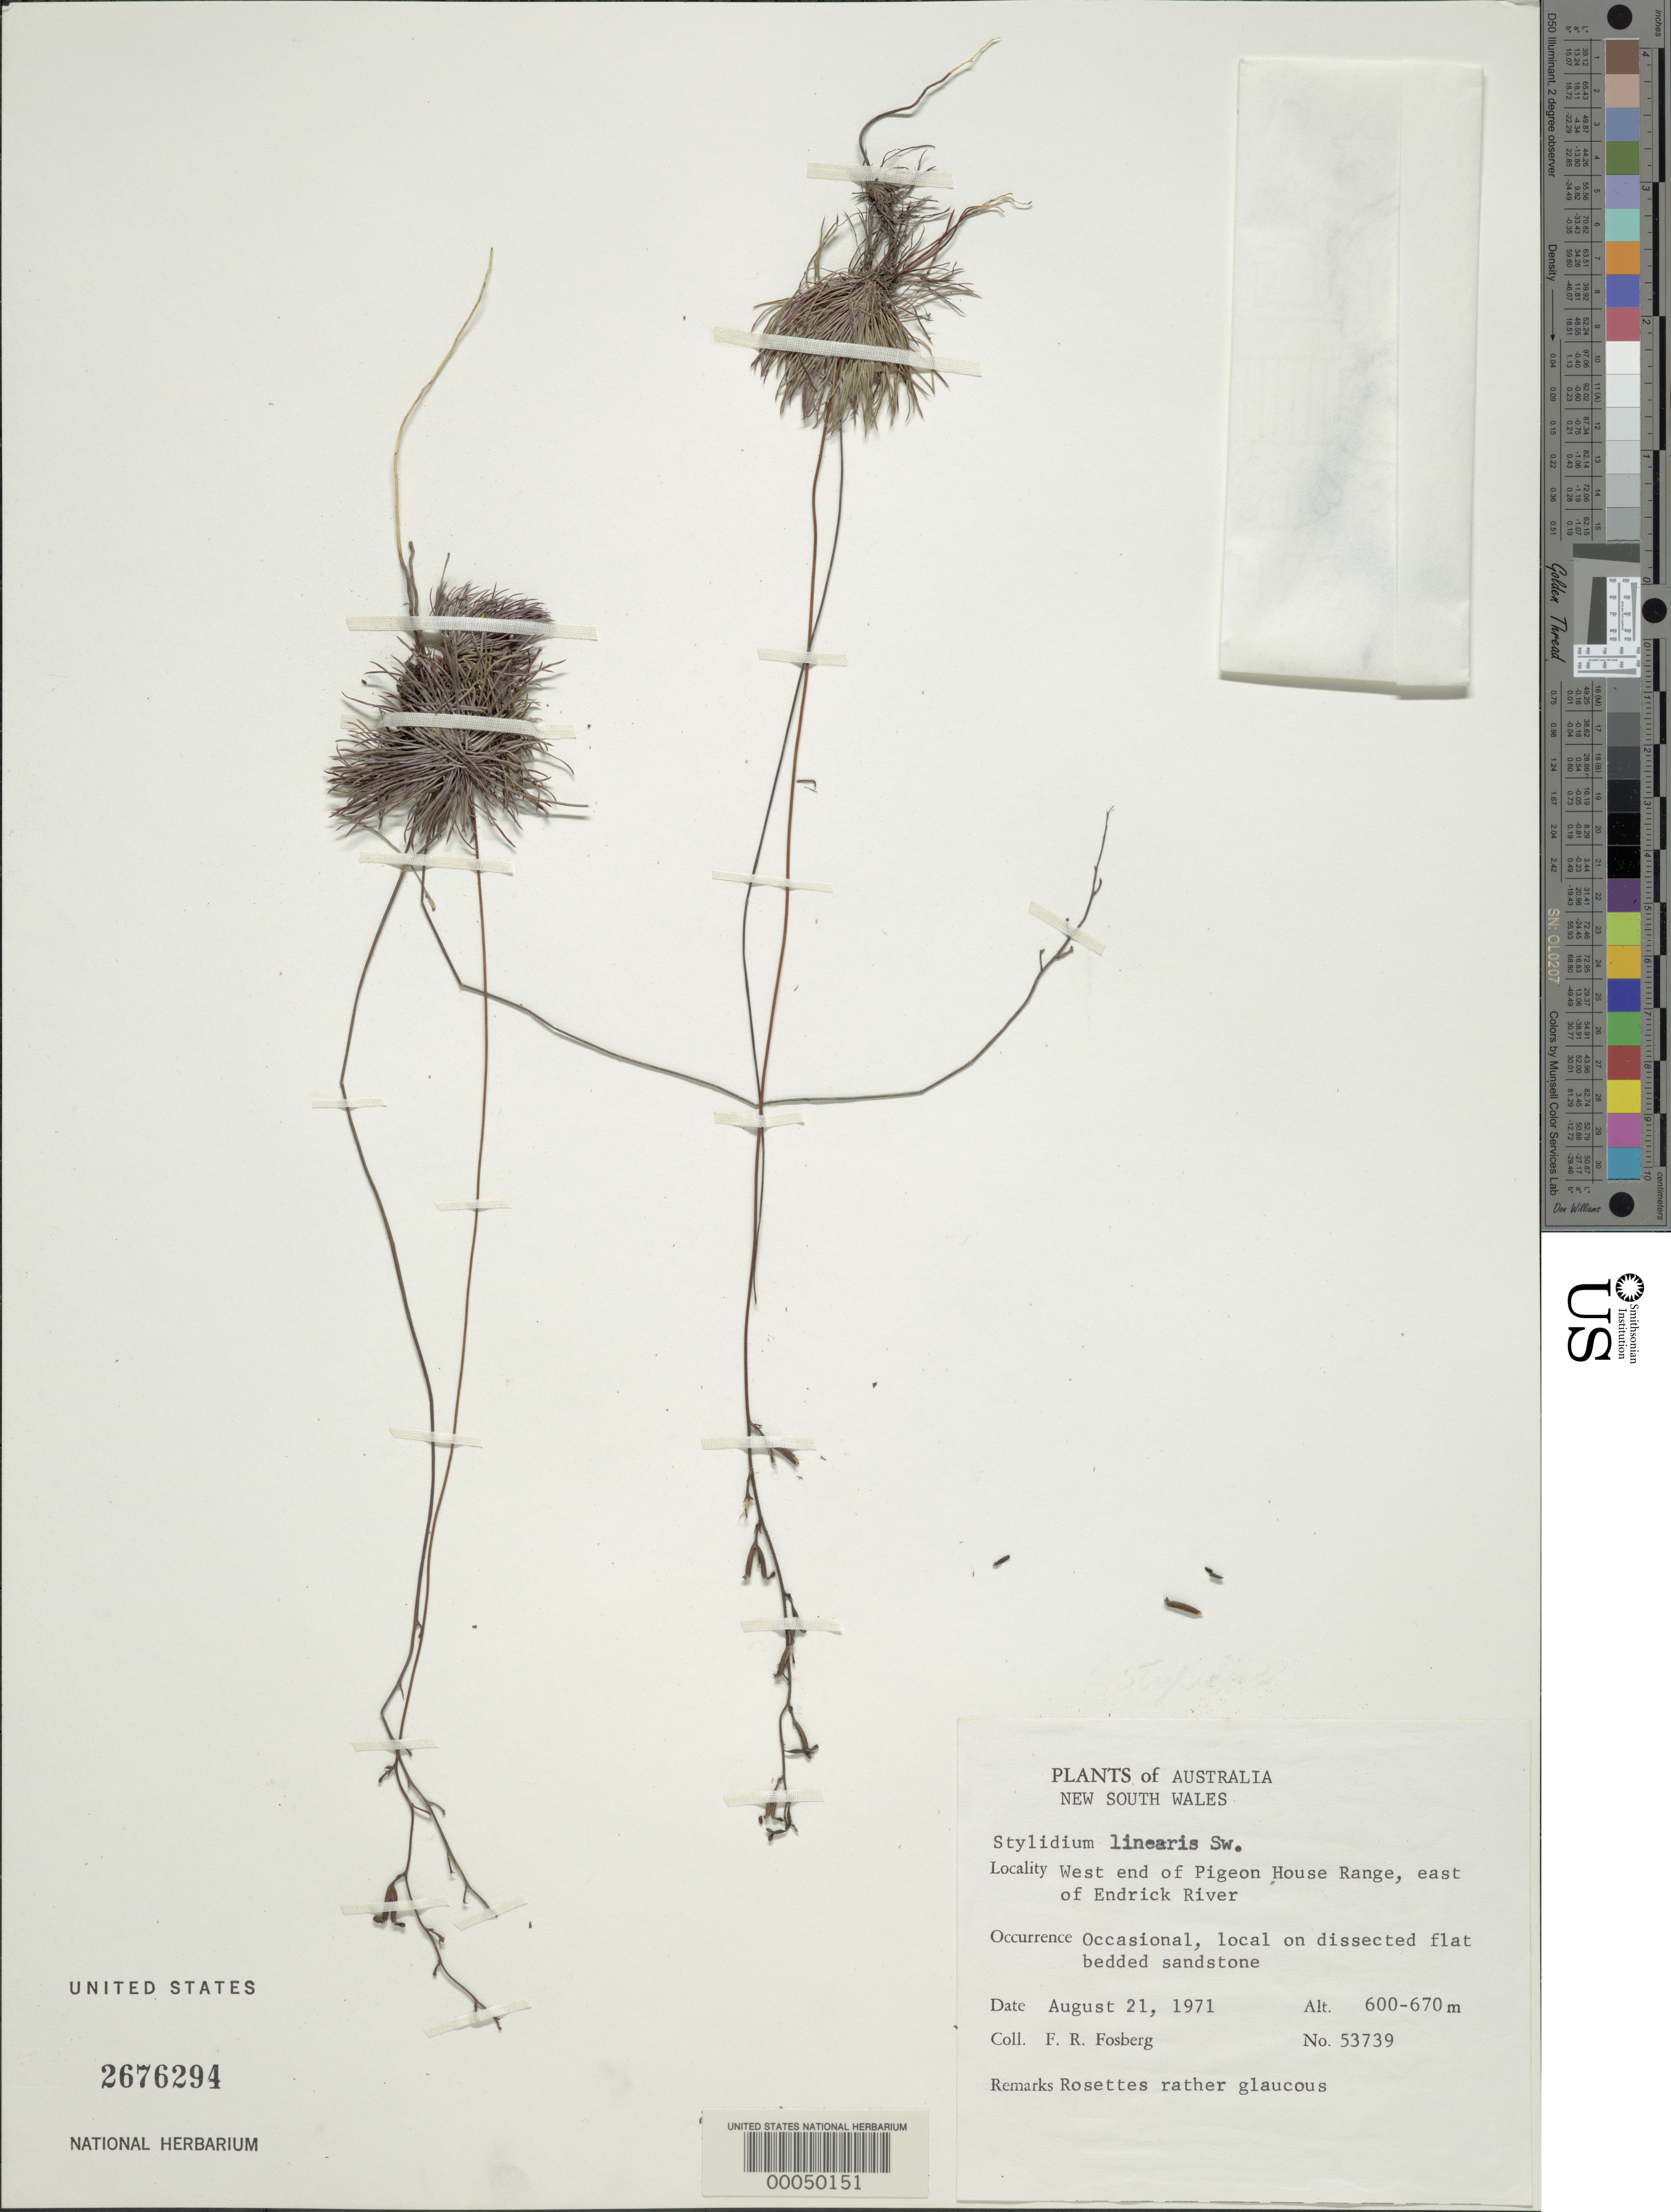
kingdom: Plantae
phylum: Tracheophyta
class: Magnoliopsida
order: Asterales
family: Stylidiaceae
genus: Stylidium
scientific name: Stylidium lineare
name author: Sw. ex Willd.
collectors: F. R. Fosberg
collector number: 53739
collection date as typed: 21 Aug 1971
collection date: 1971-08-21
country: Australia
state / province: New South Wales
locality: W of pigeon house range, e of endrick river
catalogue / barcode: US 2676294